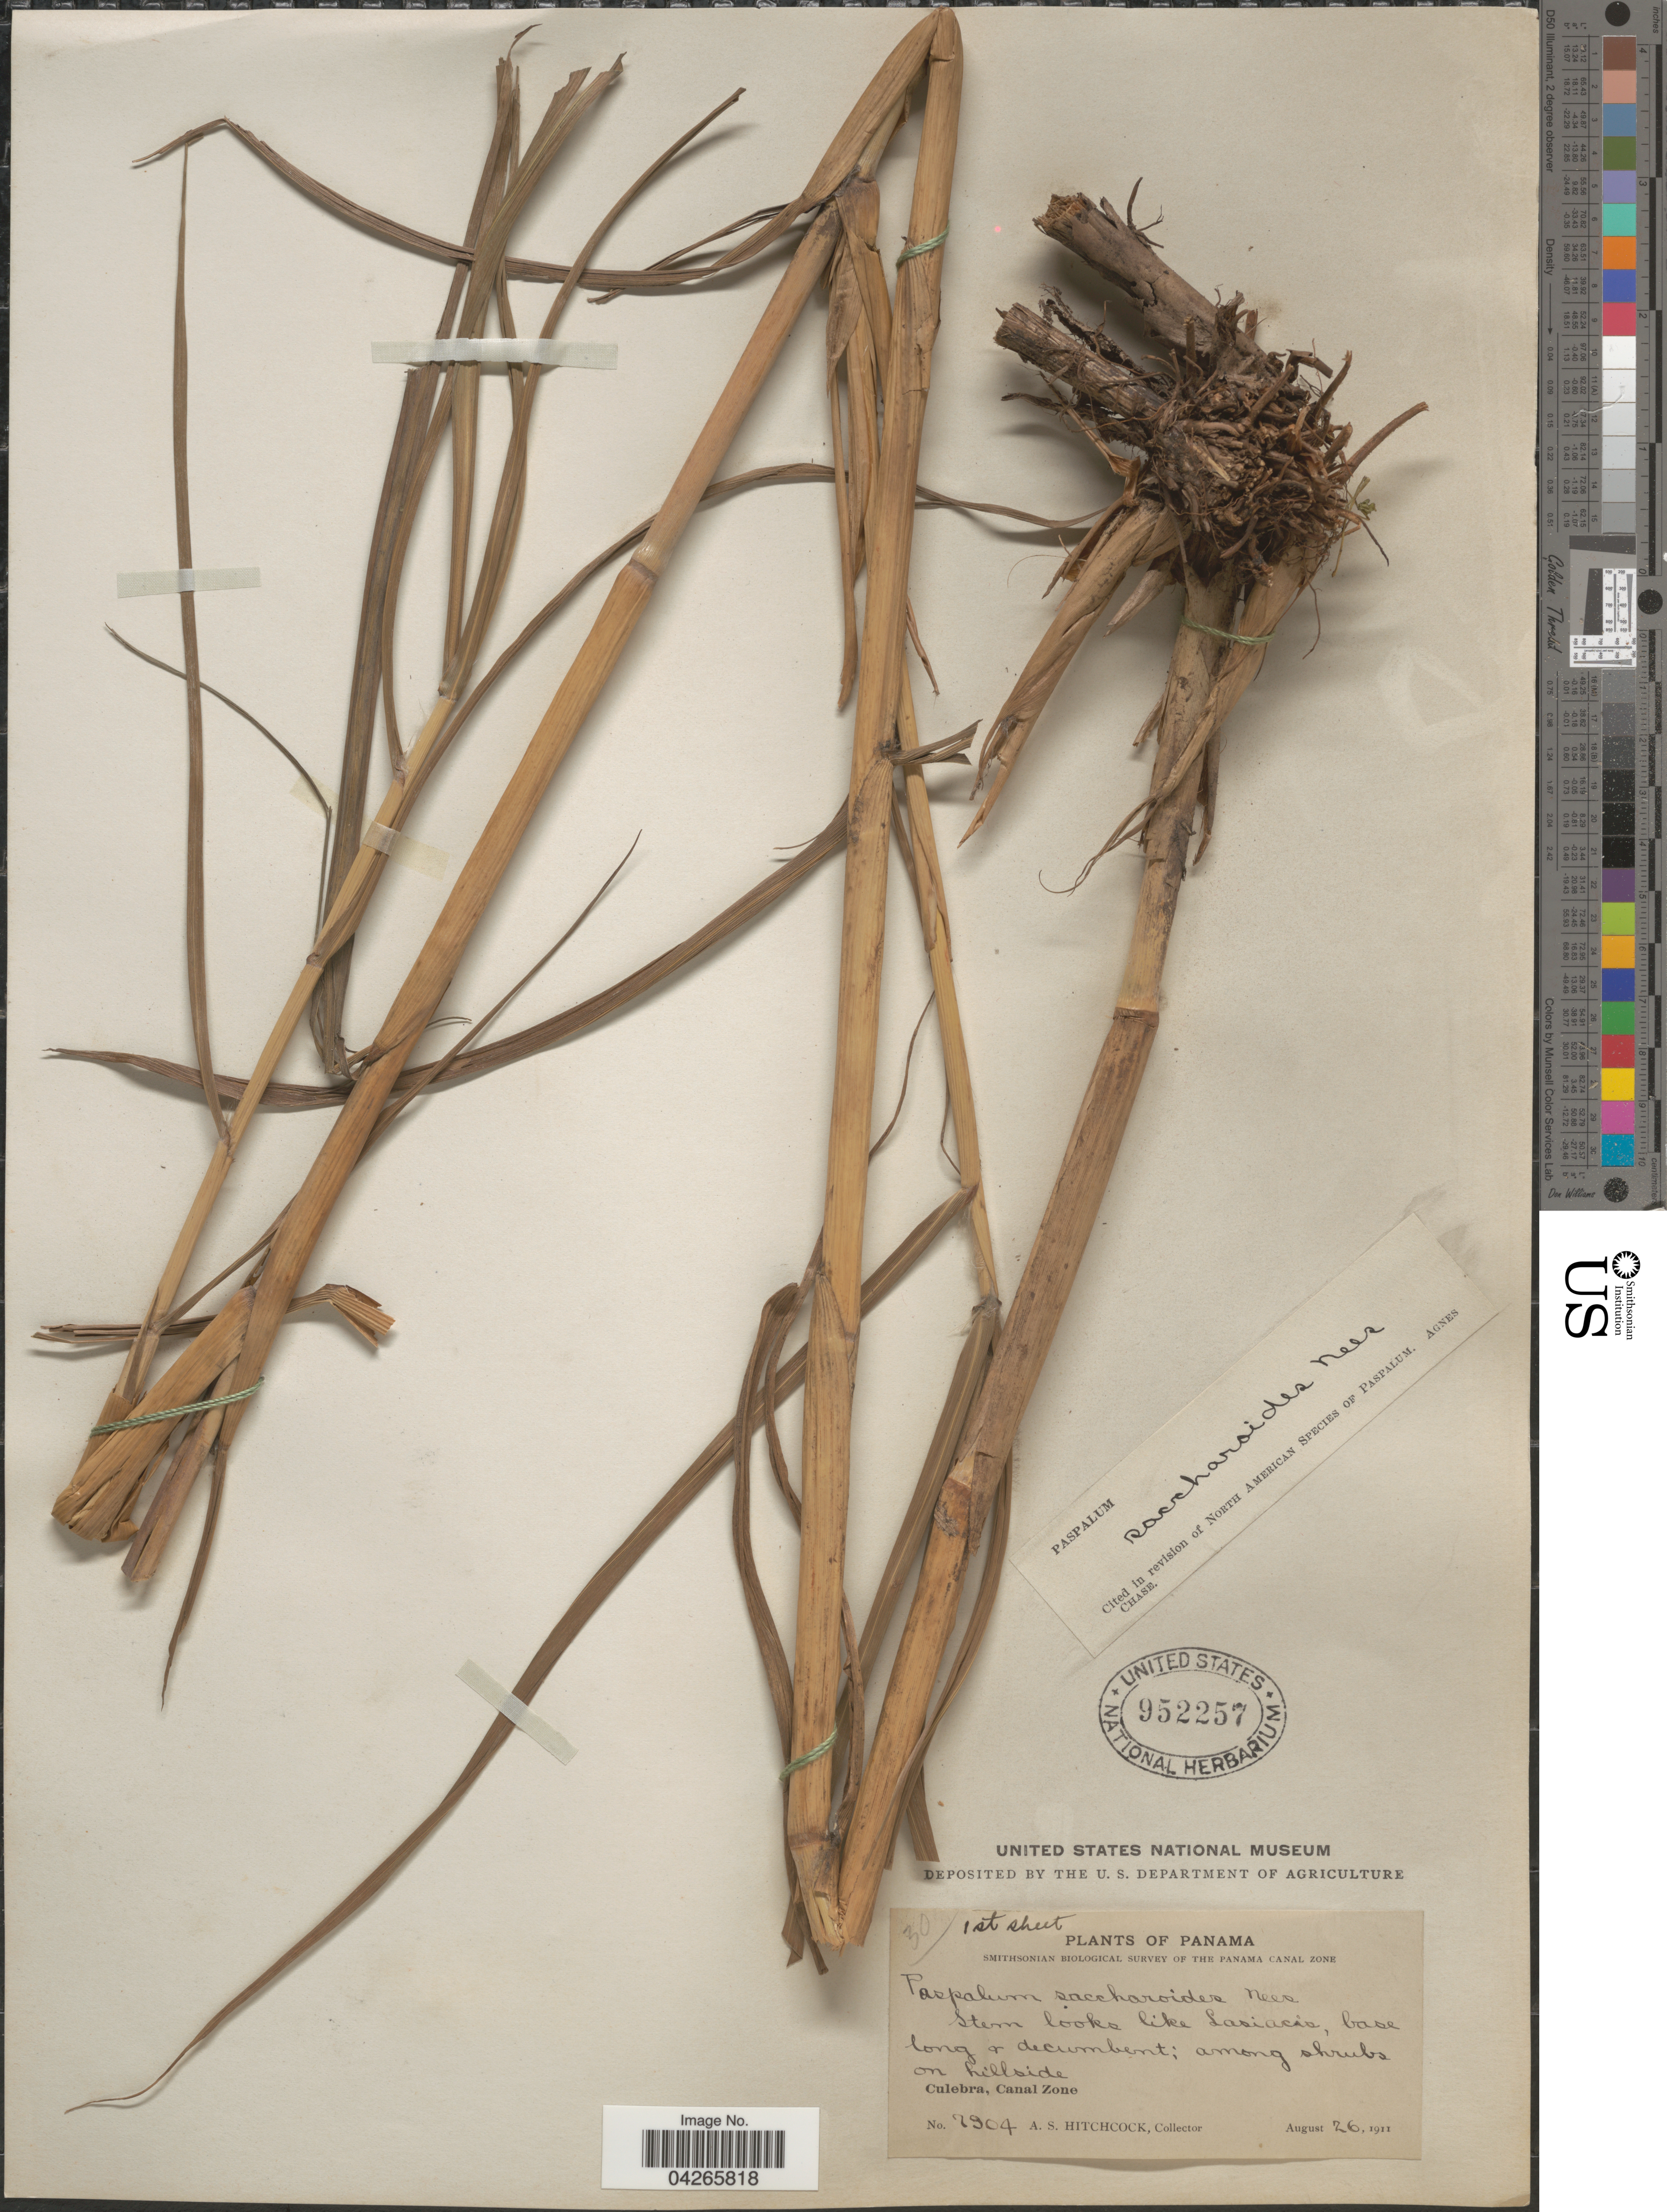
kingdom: Plantae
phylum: Tracheophyta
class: Liliopsida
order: Poales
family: Poaceae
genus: Paspalum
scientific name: Paspalum saccharoides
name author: Nees ex Trin.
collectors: A. S. Hitchcock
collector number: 7904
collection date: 1911-08-26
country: Panama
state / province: Colón / Panamá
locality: Smithsonian Biological Survey of the Panama Canal Zone. Culebra, Canal Zone.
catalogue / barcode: US 952257